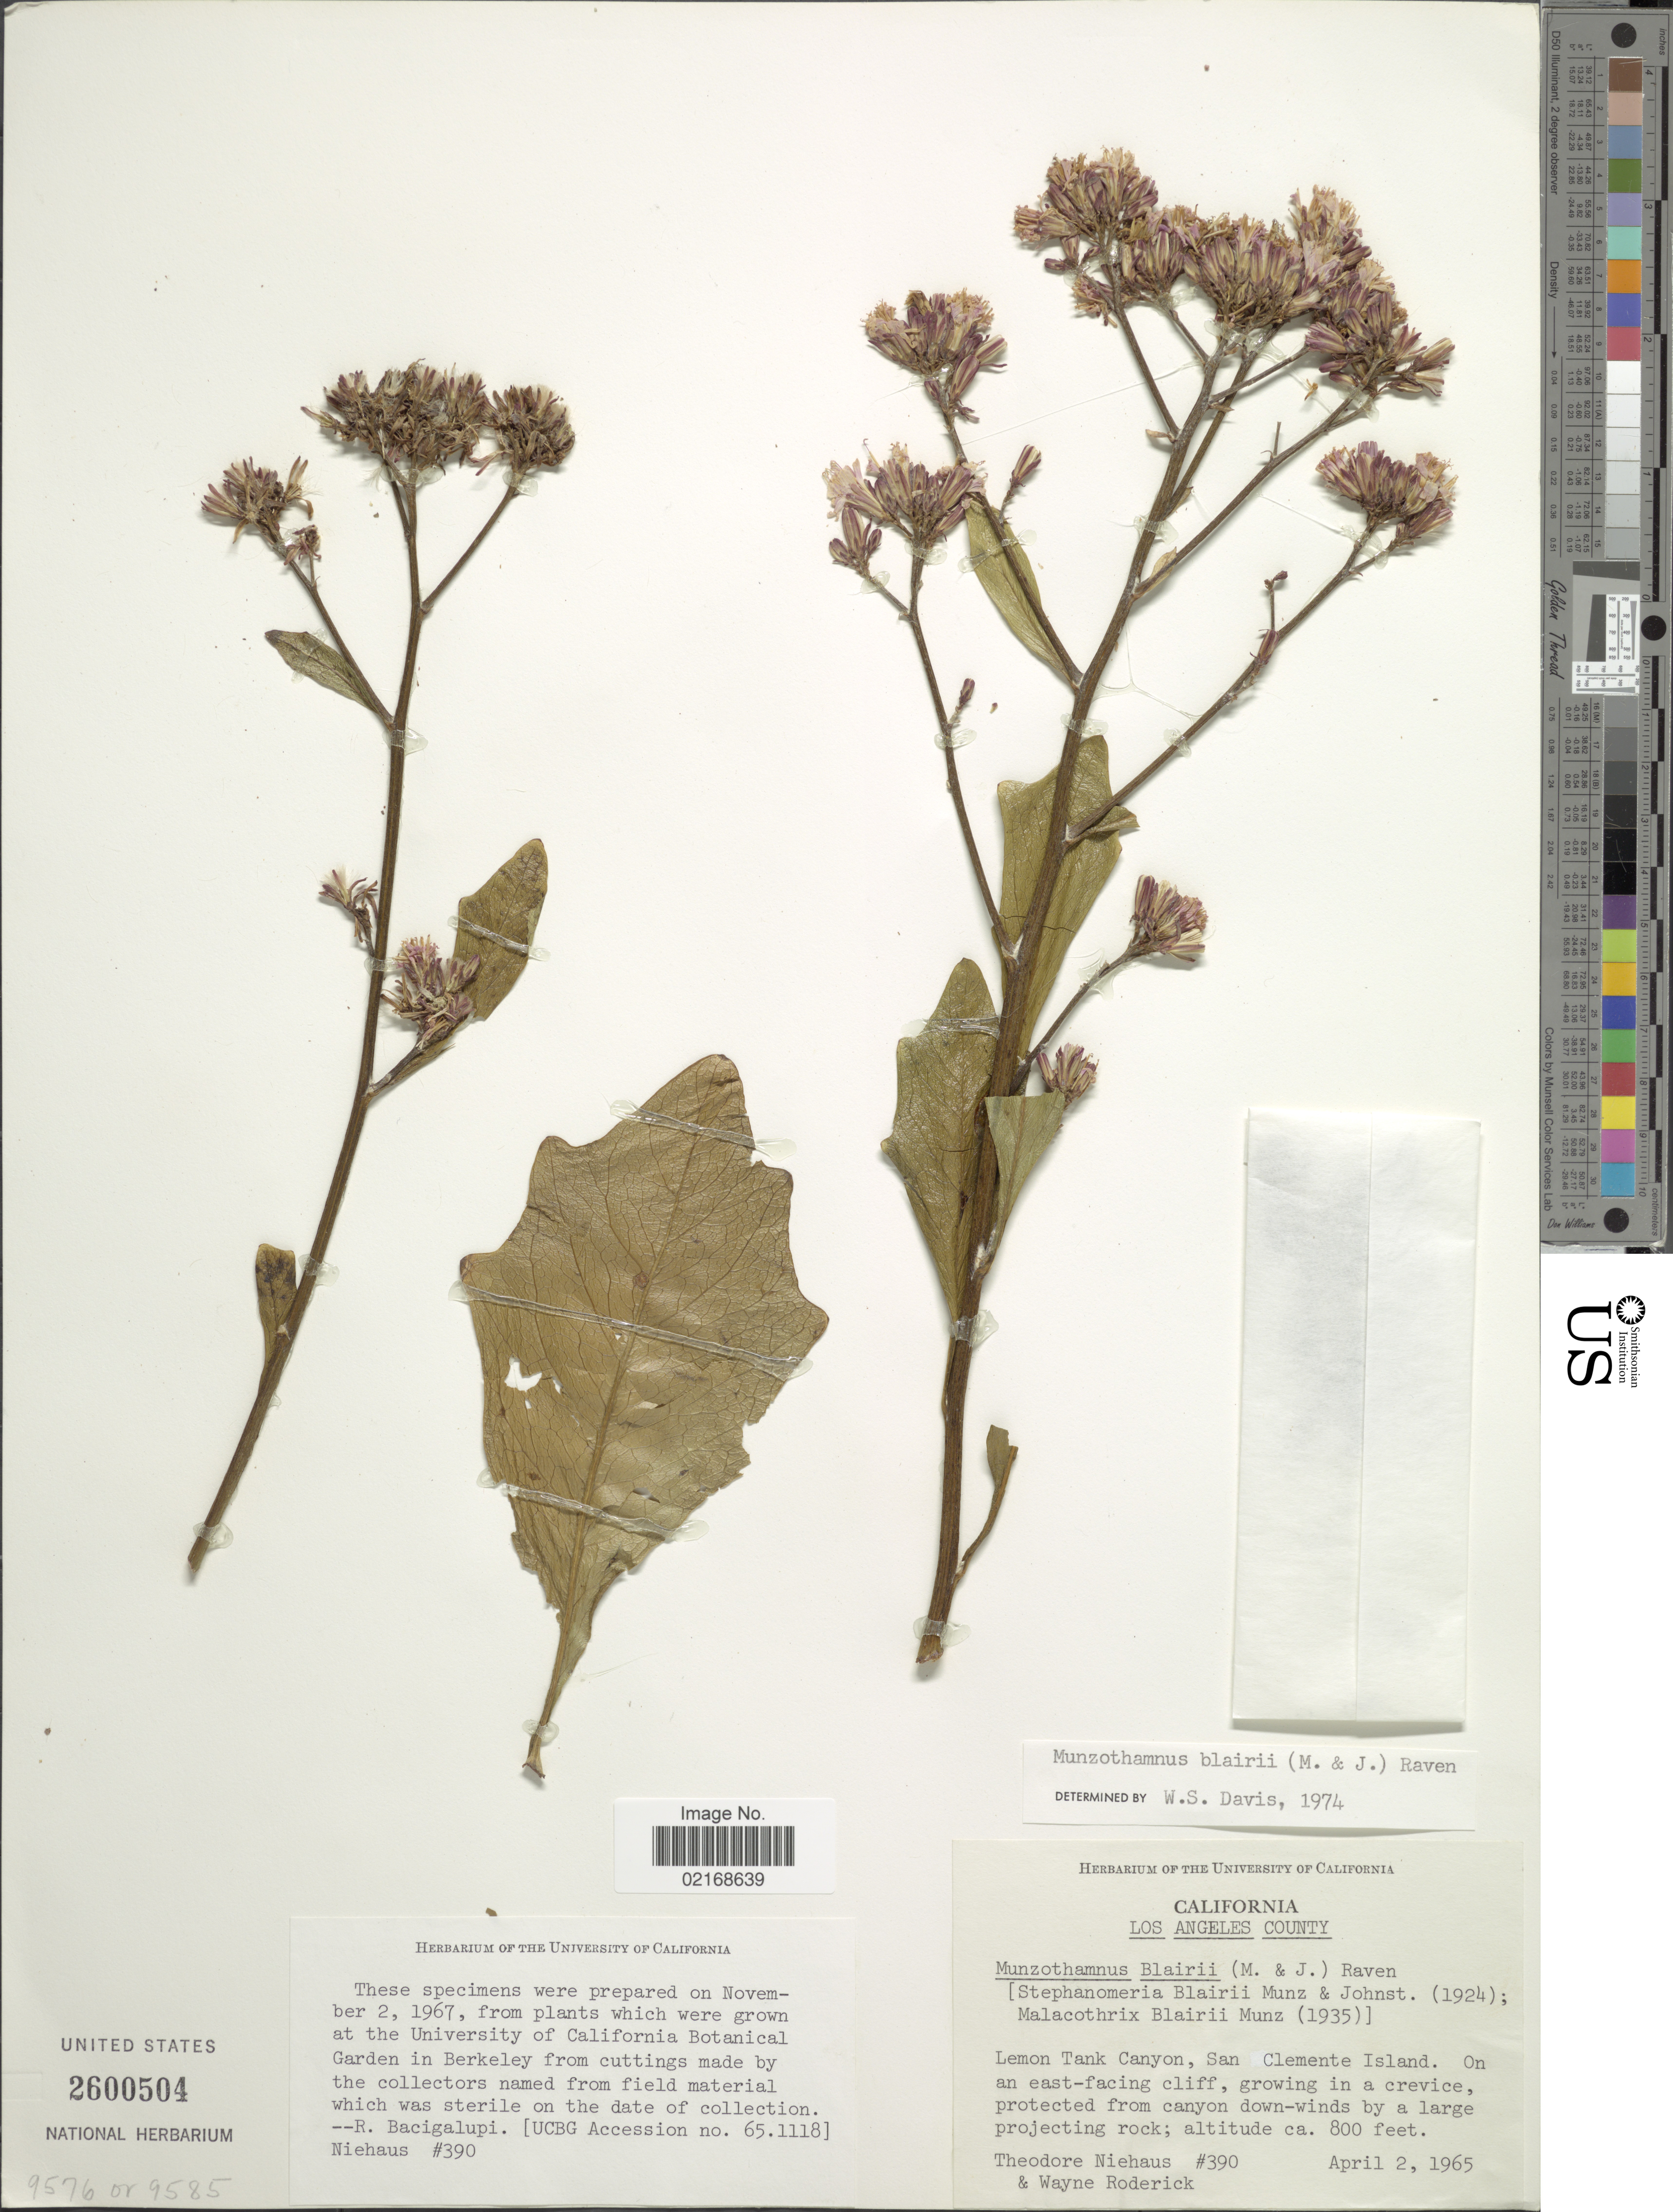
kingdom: Plantae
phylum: Tracheophyta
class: Magnoliopsida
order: Asterales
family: Asteraceae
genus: Munzothamnus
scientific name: Munzothamnus blairii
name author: (Munz & I.M. Johnst.) P.H. Raven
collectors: T. F. Niehaus & W. Roderick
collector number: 390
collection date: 1965-04-02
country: United States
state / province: California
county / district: Los Angeles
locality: Los Angels County, Lemon Tank Canyon, San Clemente Island, on an east-facing cliff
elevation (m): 244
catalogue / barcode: US 2600504